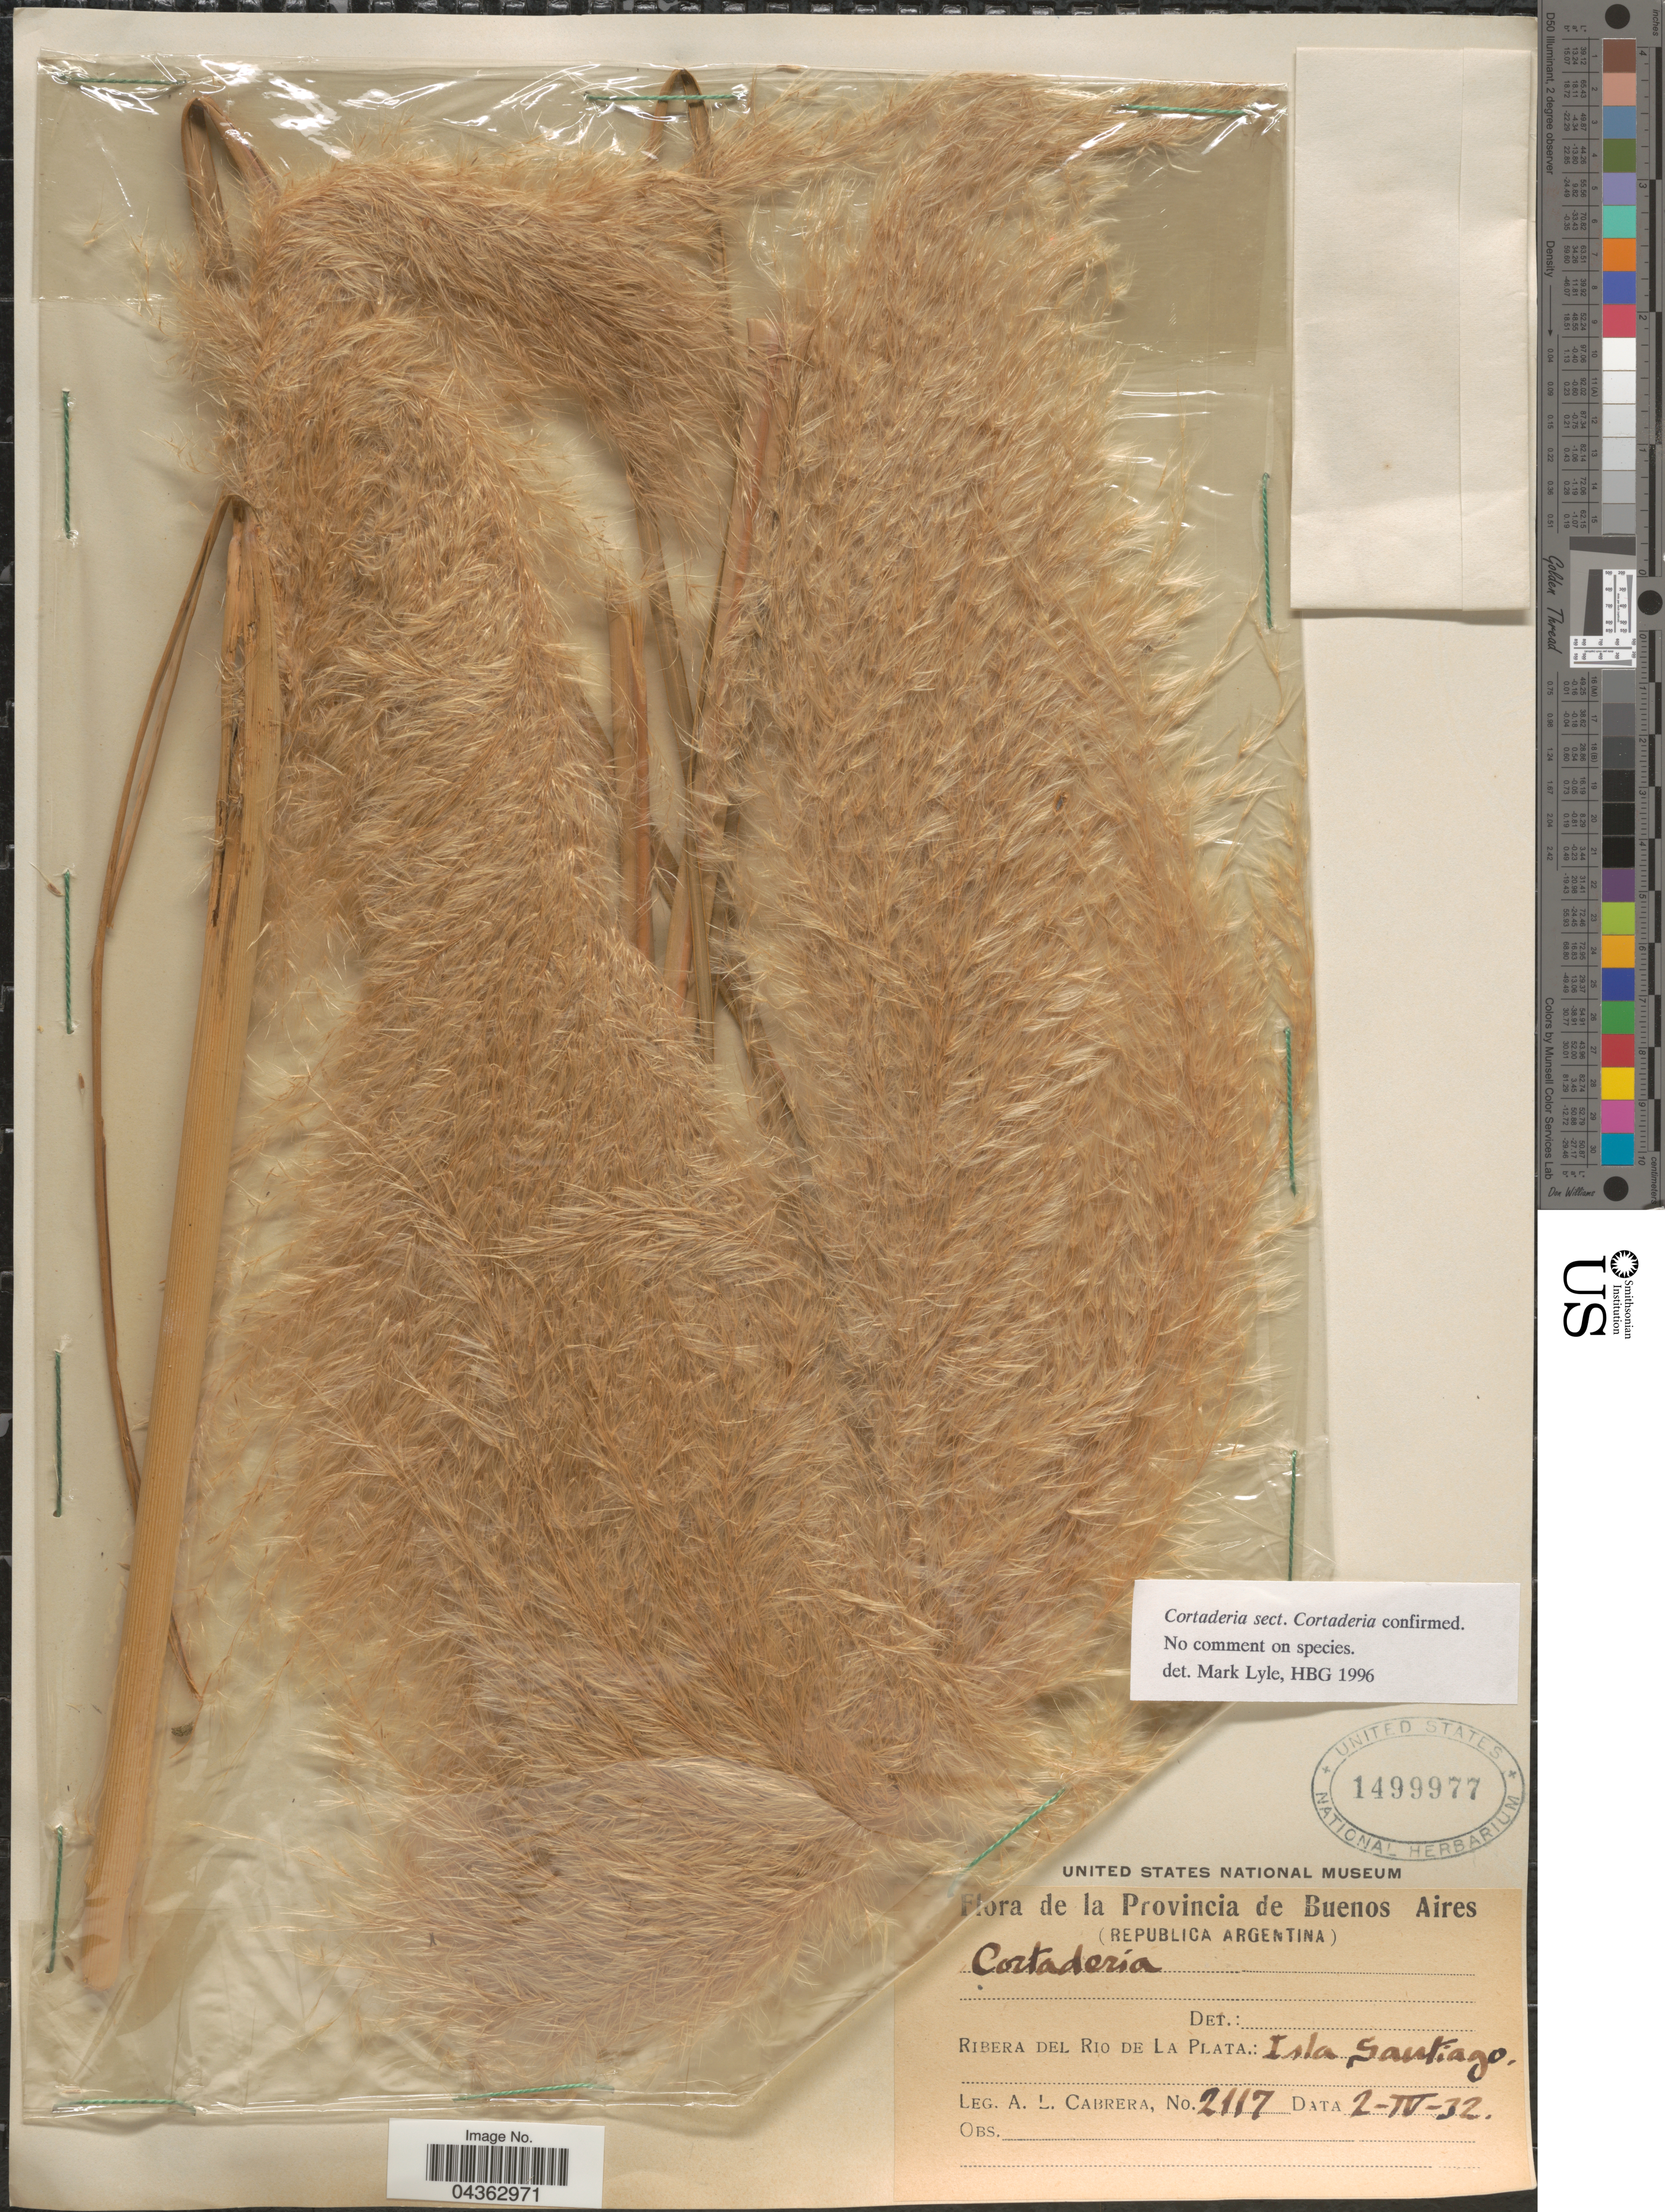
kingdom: Plantae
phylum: Tracheophyta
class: Liliopsida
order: Poales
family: Poaceae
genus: Cortaderia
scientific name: Cortaderia sp.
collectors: A. L. Cabrera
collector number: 2117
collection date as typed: Transcribed d/m/y: 2/4/32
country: Argentina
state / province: Buenos Aires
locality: (Republica Argentina). Ribera del Rio de La Plata: Isla Santiago.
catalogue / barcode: US 1499977